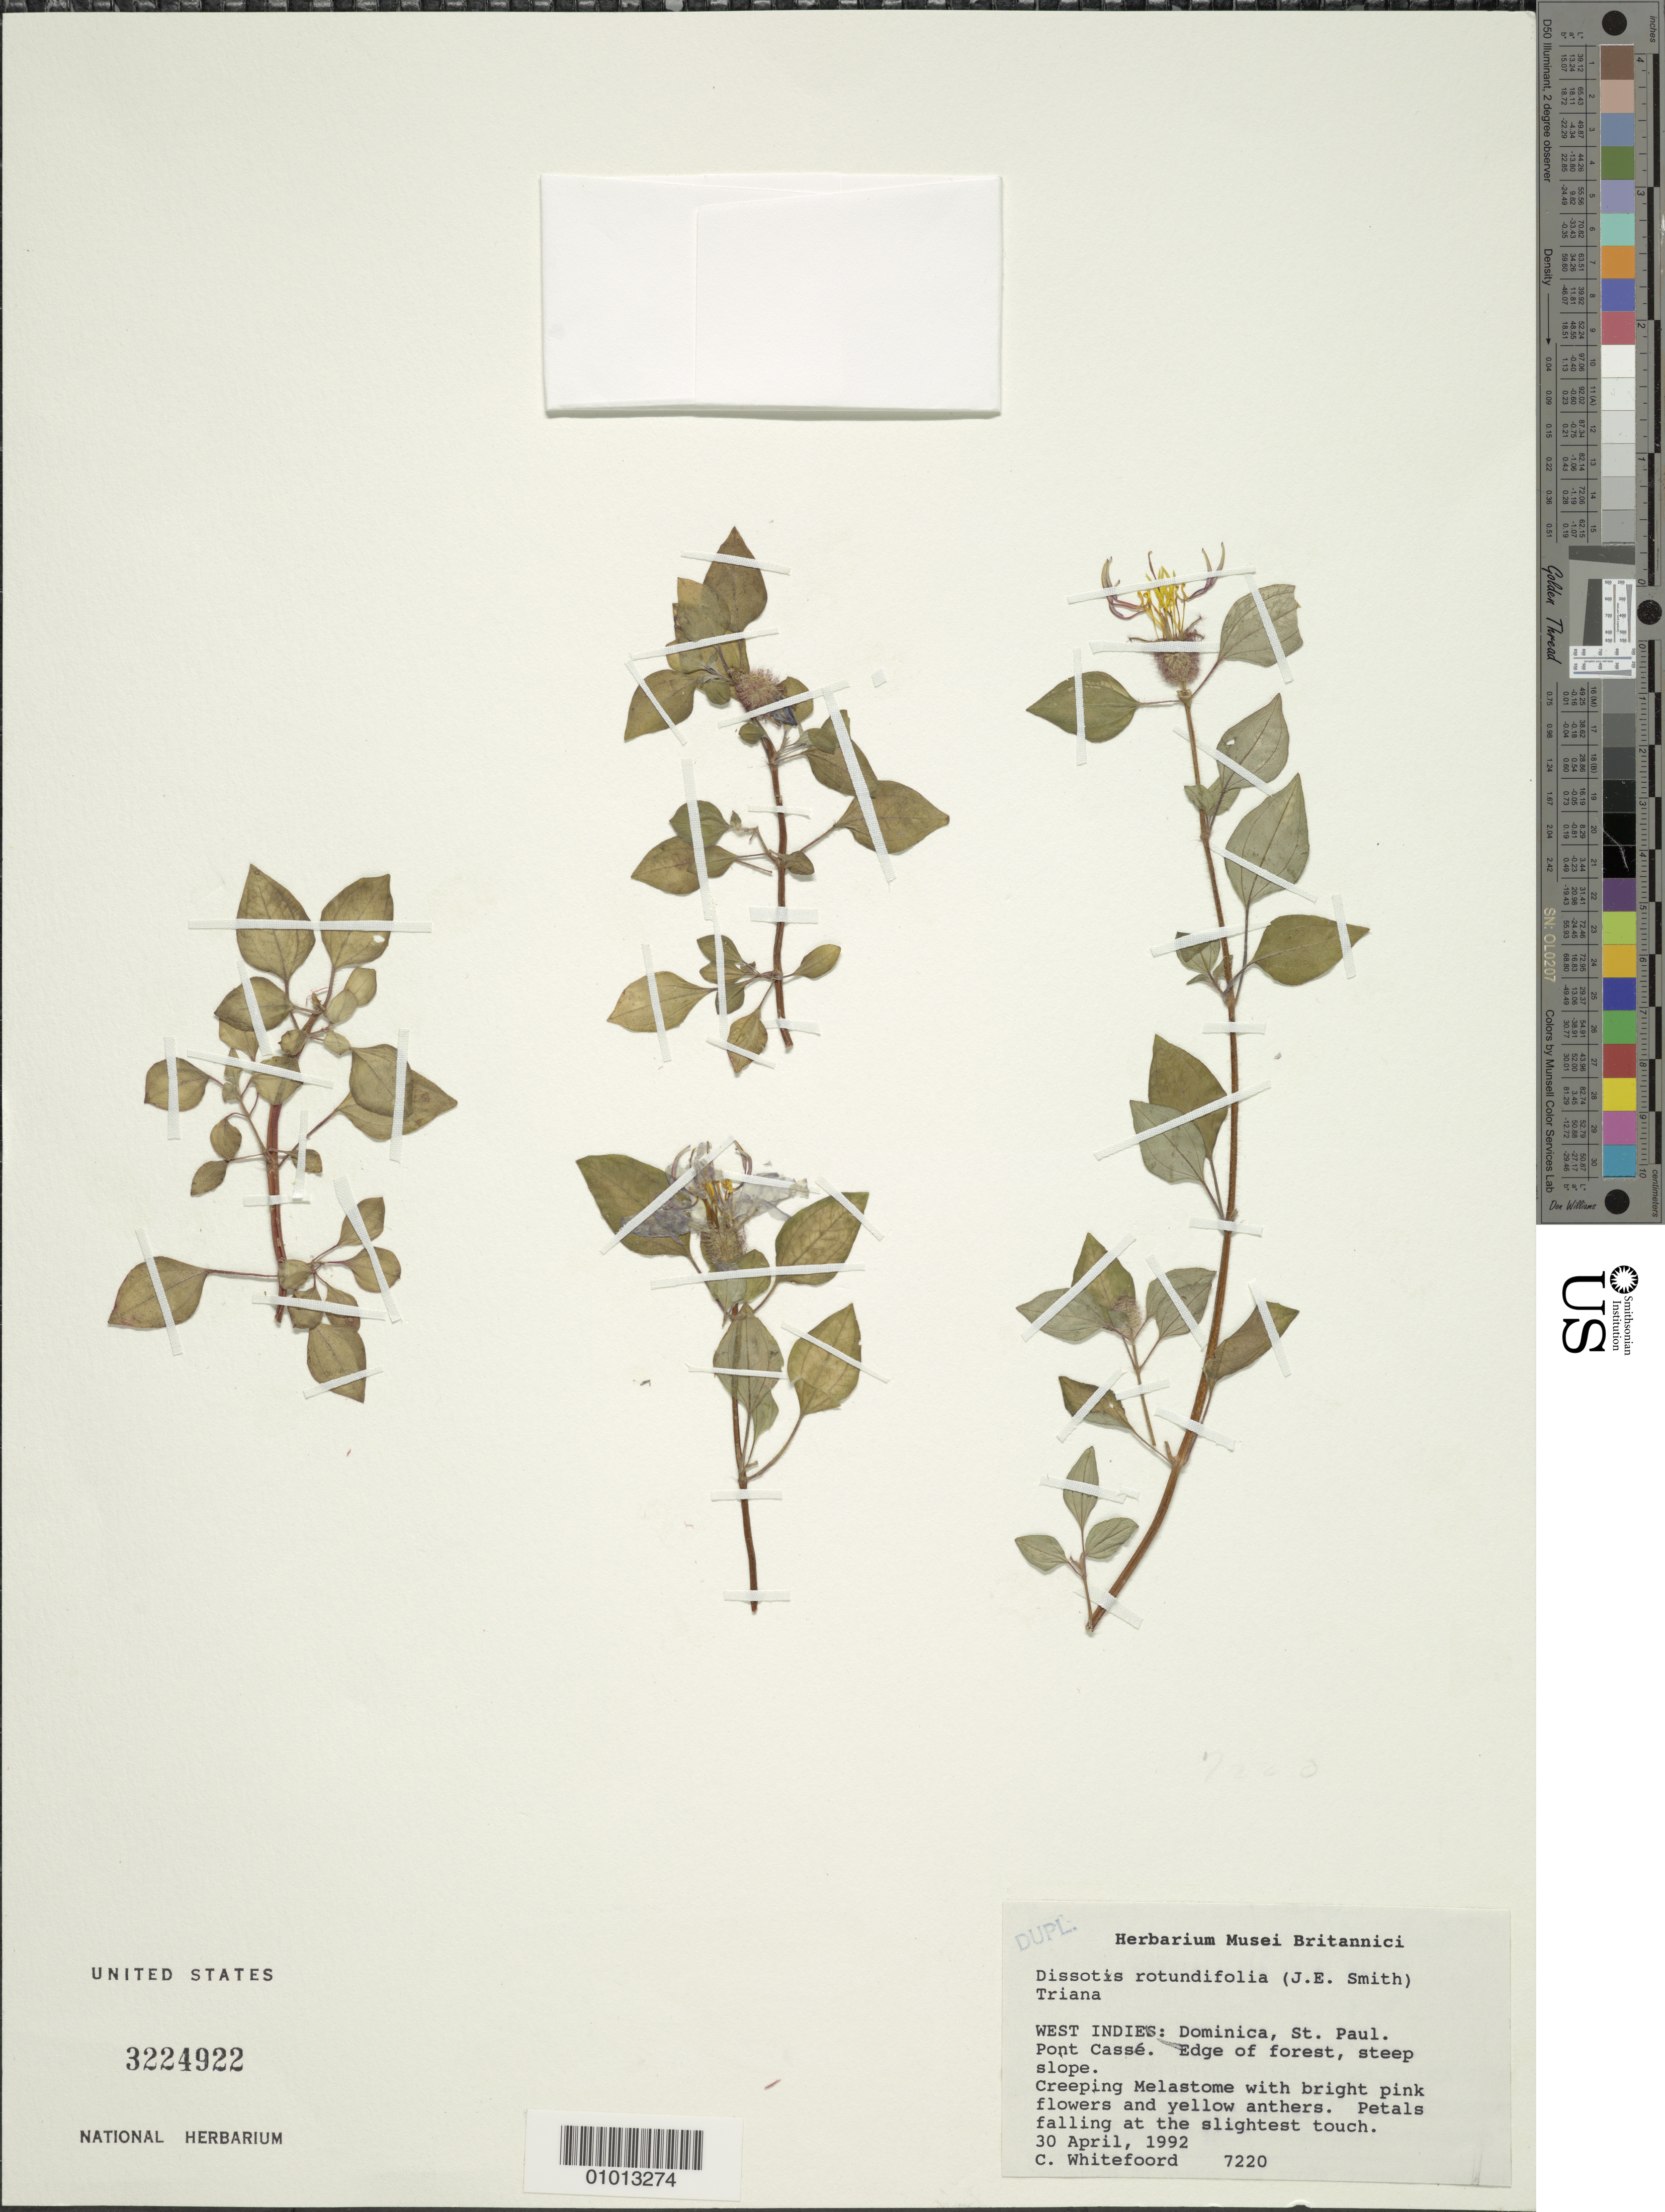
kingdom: Plantae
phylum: Tracheophyta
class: Magnoliopsida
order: Myrtales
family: Melastomataceae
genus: Heterotis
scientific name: Heterotis rotundifolia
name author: (Sm.) Jacq.-Fél.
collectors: C. Whitefoord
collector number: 7220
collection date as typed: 30 Apr 1992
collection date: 1992-04-30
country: Dominica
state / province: St. Paul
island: Dominica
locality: Pont Cassé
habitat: Edge of forest, steep slope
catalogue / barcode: US 3224922